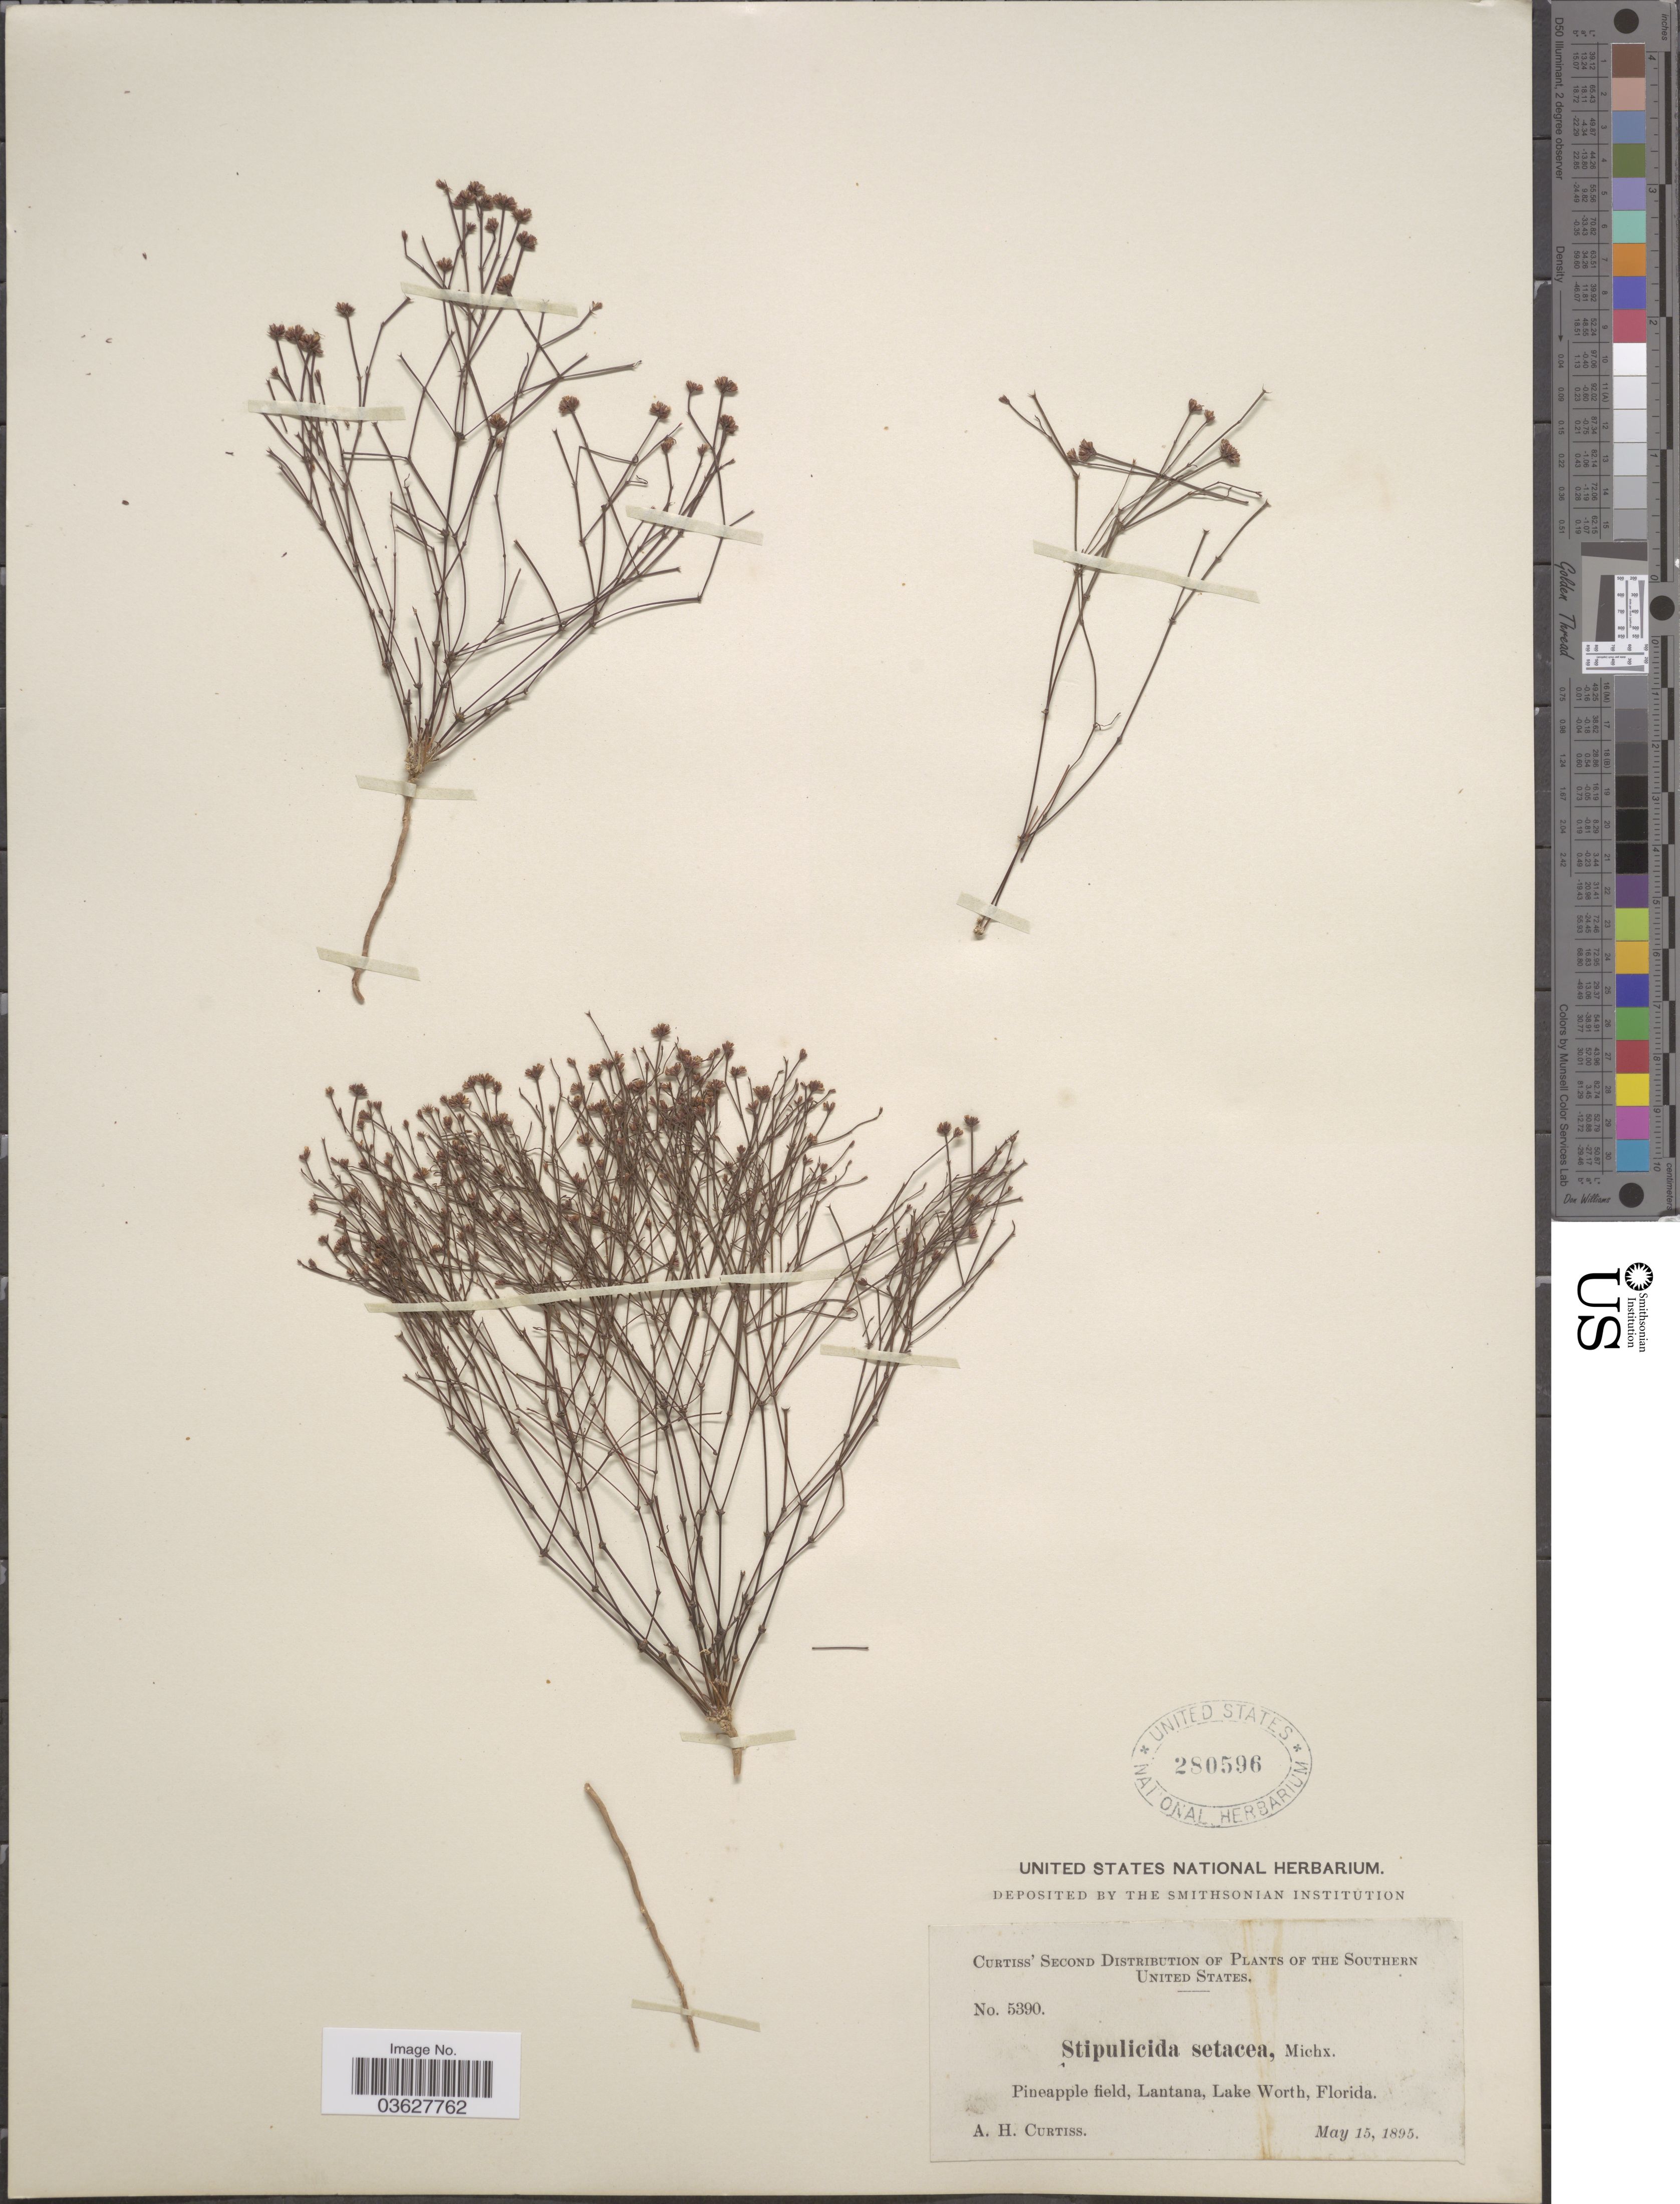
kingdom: Plantae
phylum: Tracheophyta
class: Magnoliopsida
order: Caryophyllales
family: Caryophyllaceae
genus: Stipulicida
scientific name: Stipulicida setacea var. setacea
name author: Michx.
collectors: A. H. Curtiss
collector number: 5390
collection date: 1895-05-15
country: United States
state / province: Florida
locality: Southern United States. Lantana, Lake Worth.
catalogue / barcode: US 280596